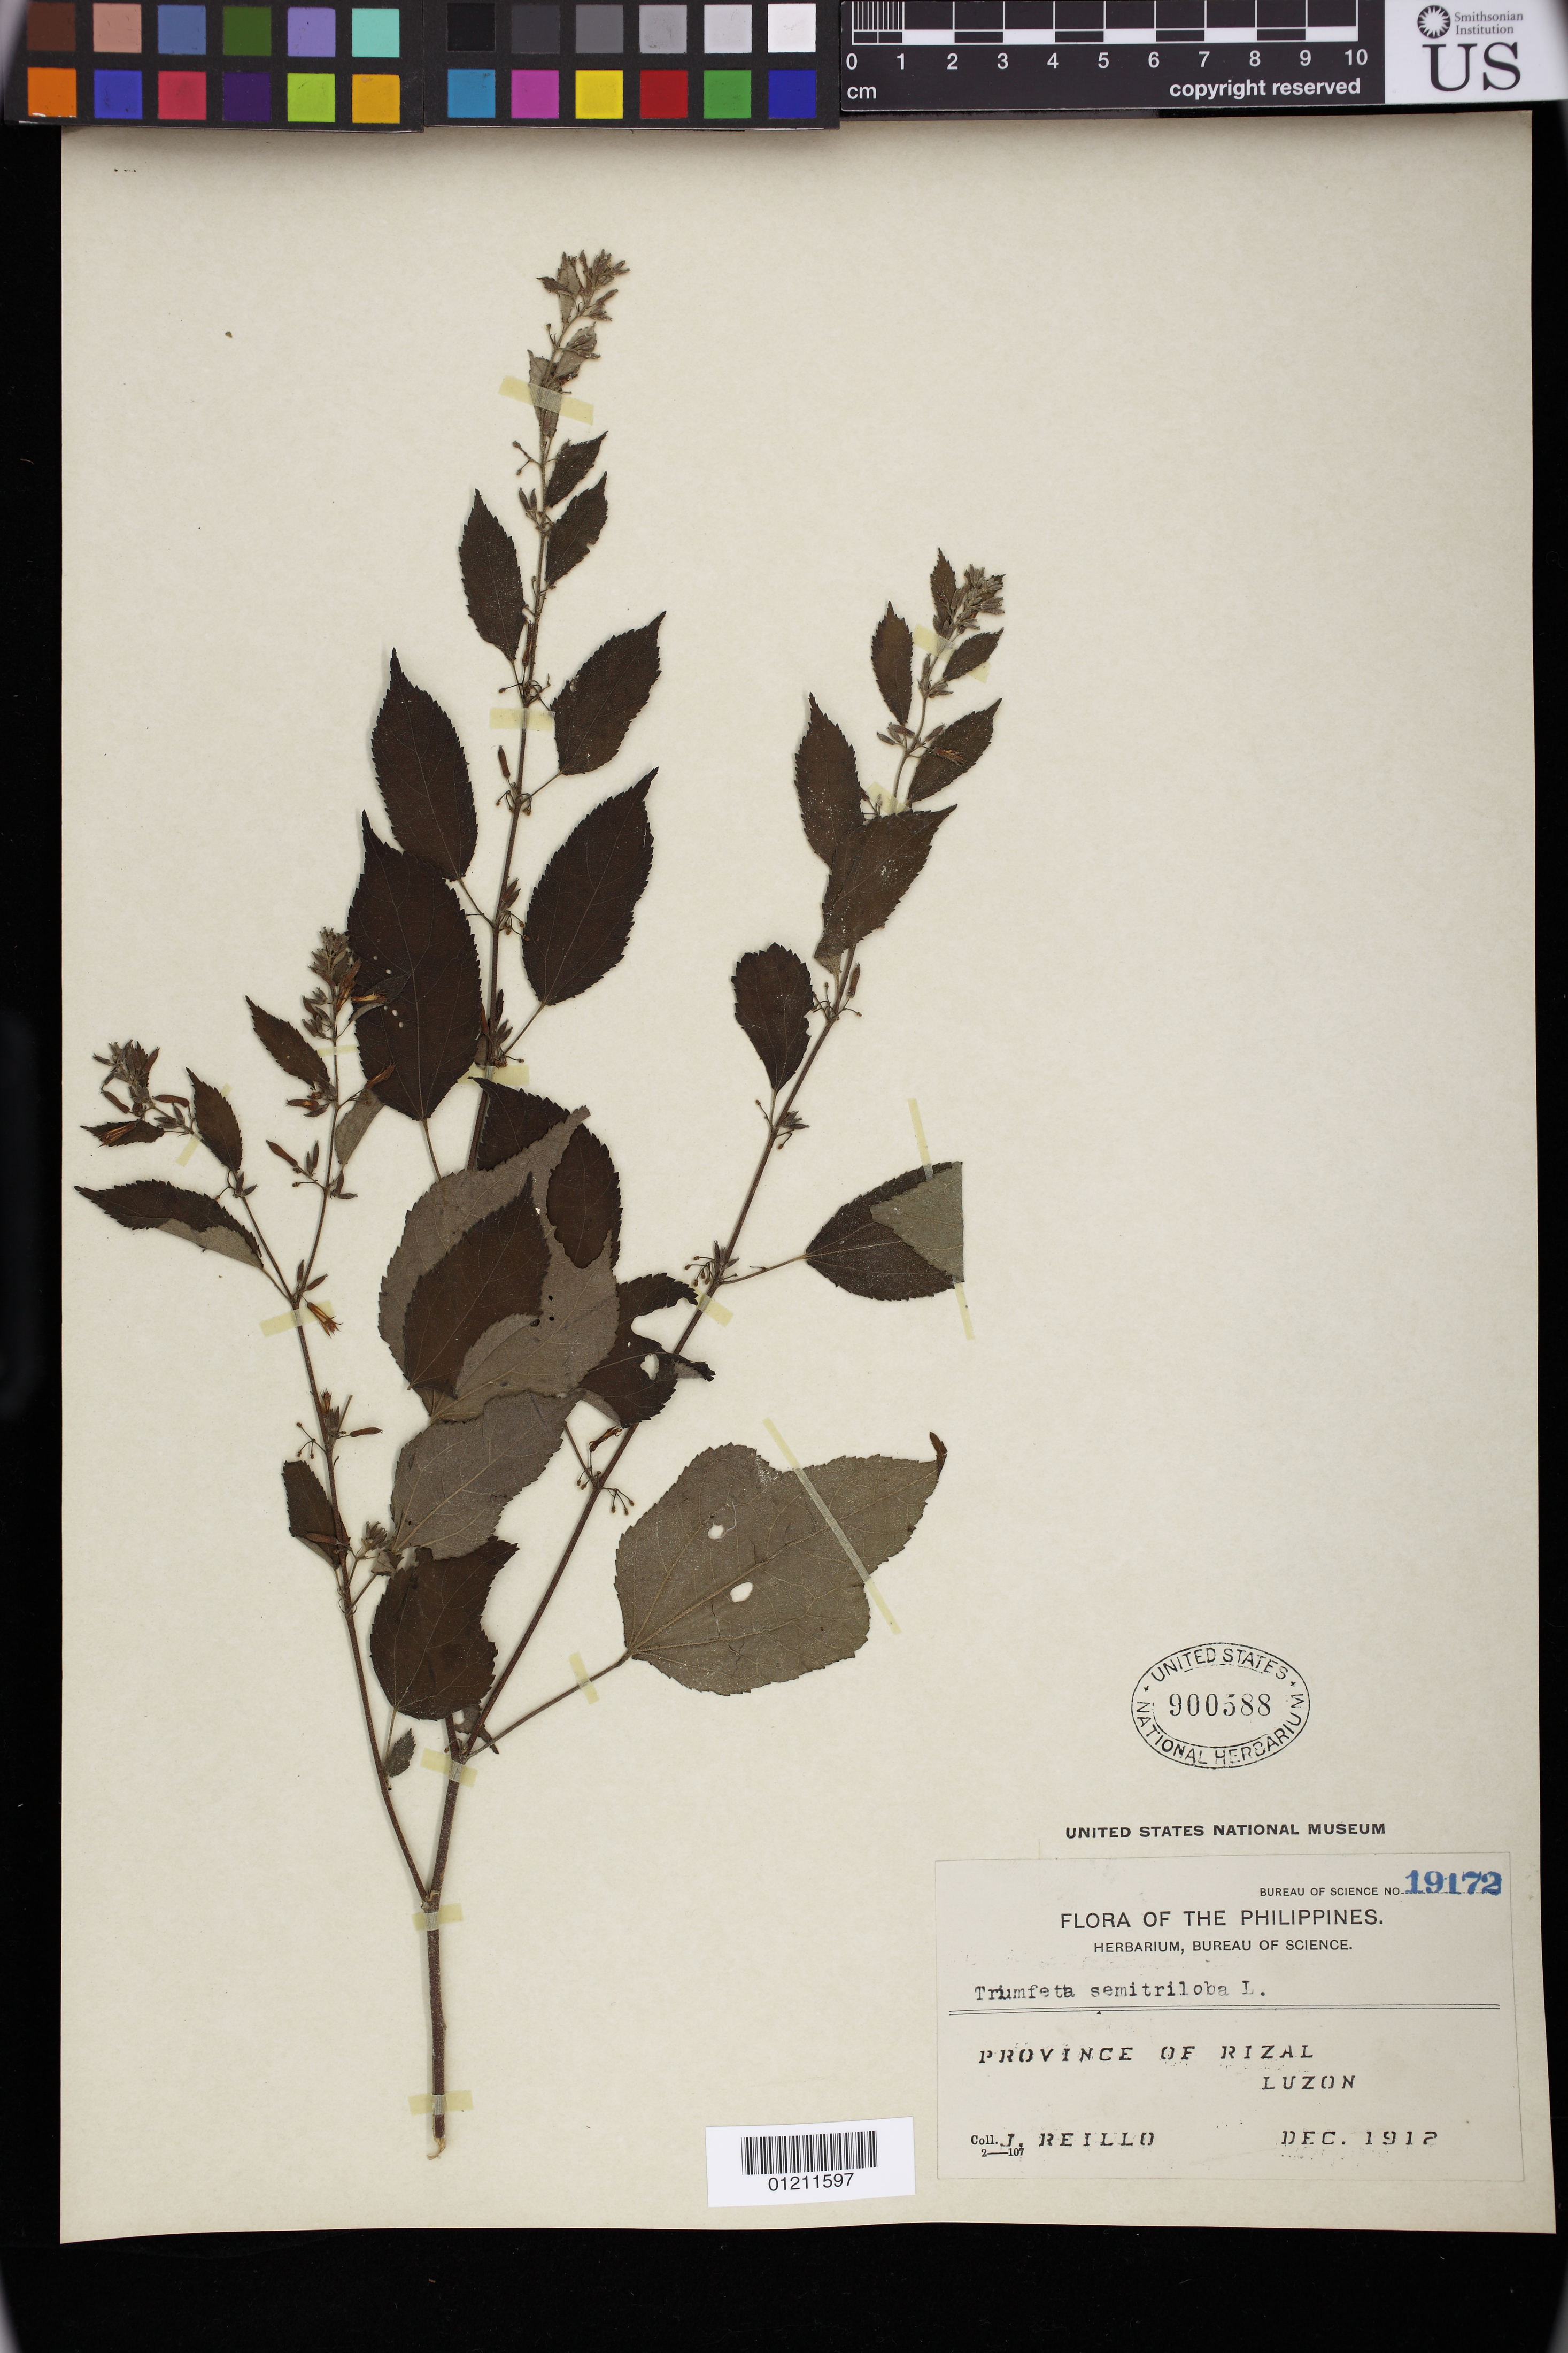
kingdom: Plantae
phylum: Tracheophyta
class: Magnoliopsida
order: Malvales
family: Malvaceae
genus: Triumfetta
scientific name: Triumfetta semitriloba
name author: Jacq.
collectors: J. Reillo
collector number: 19172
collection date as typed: Dec 1912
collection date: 1912-12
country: Philippines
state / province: Calabarzon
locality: Province of Rizal, Luzon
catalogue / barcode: US 900588